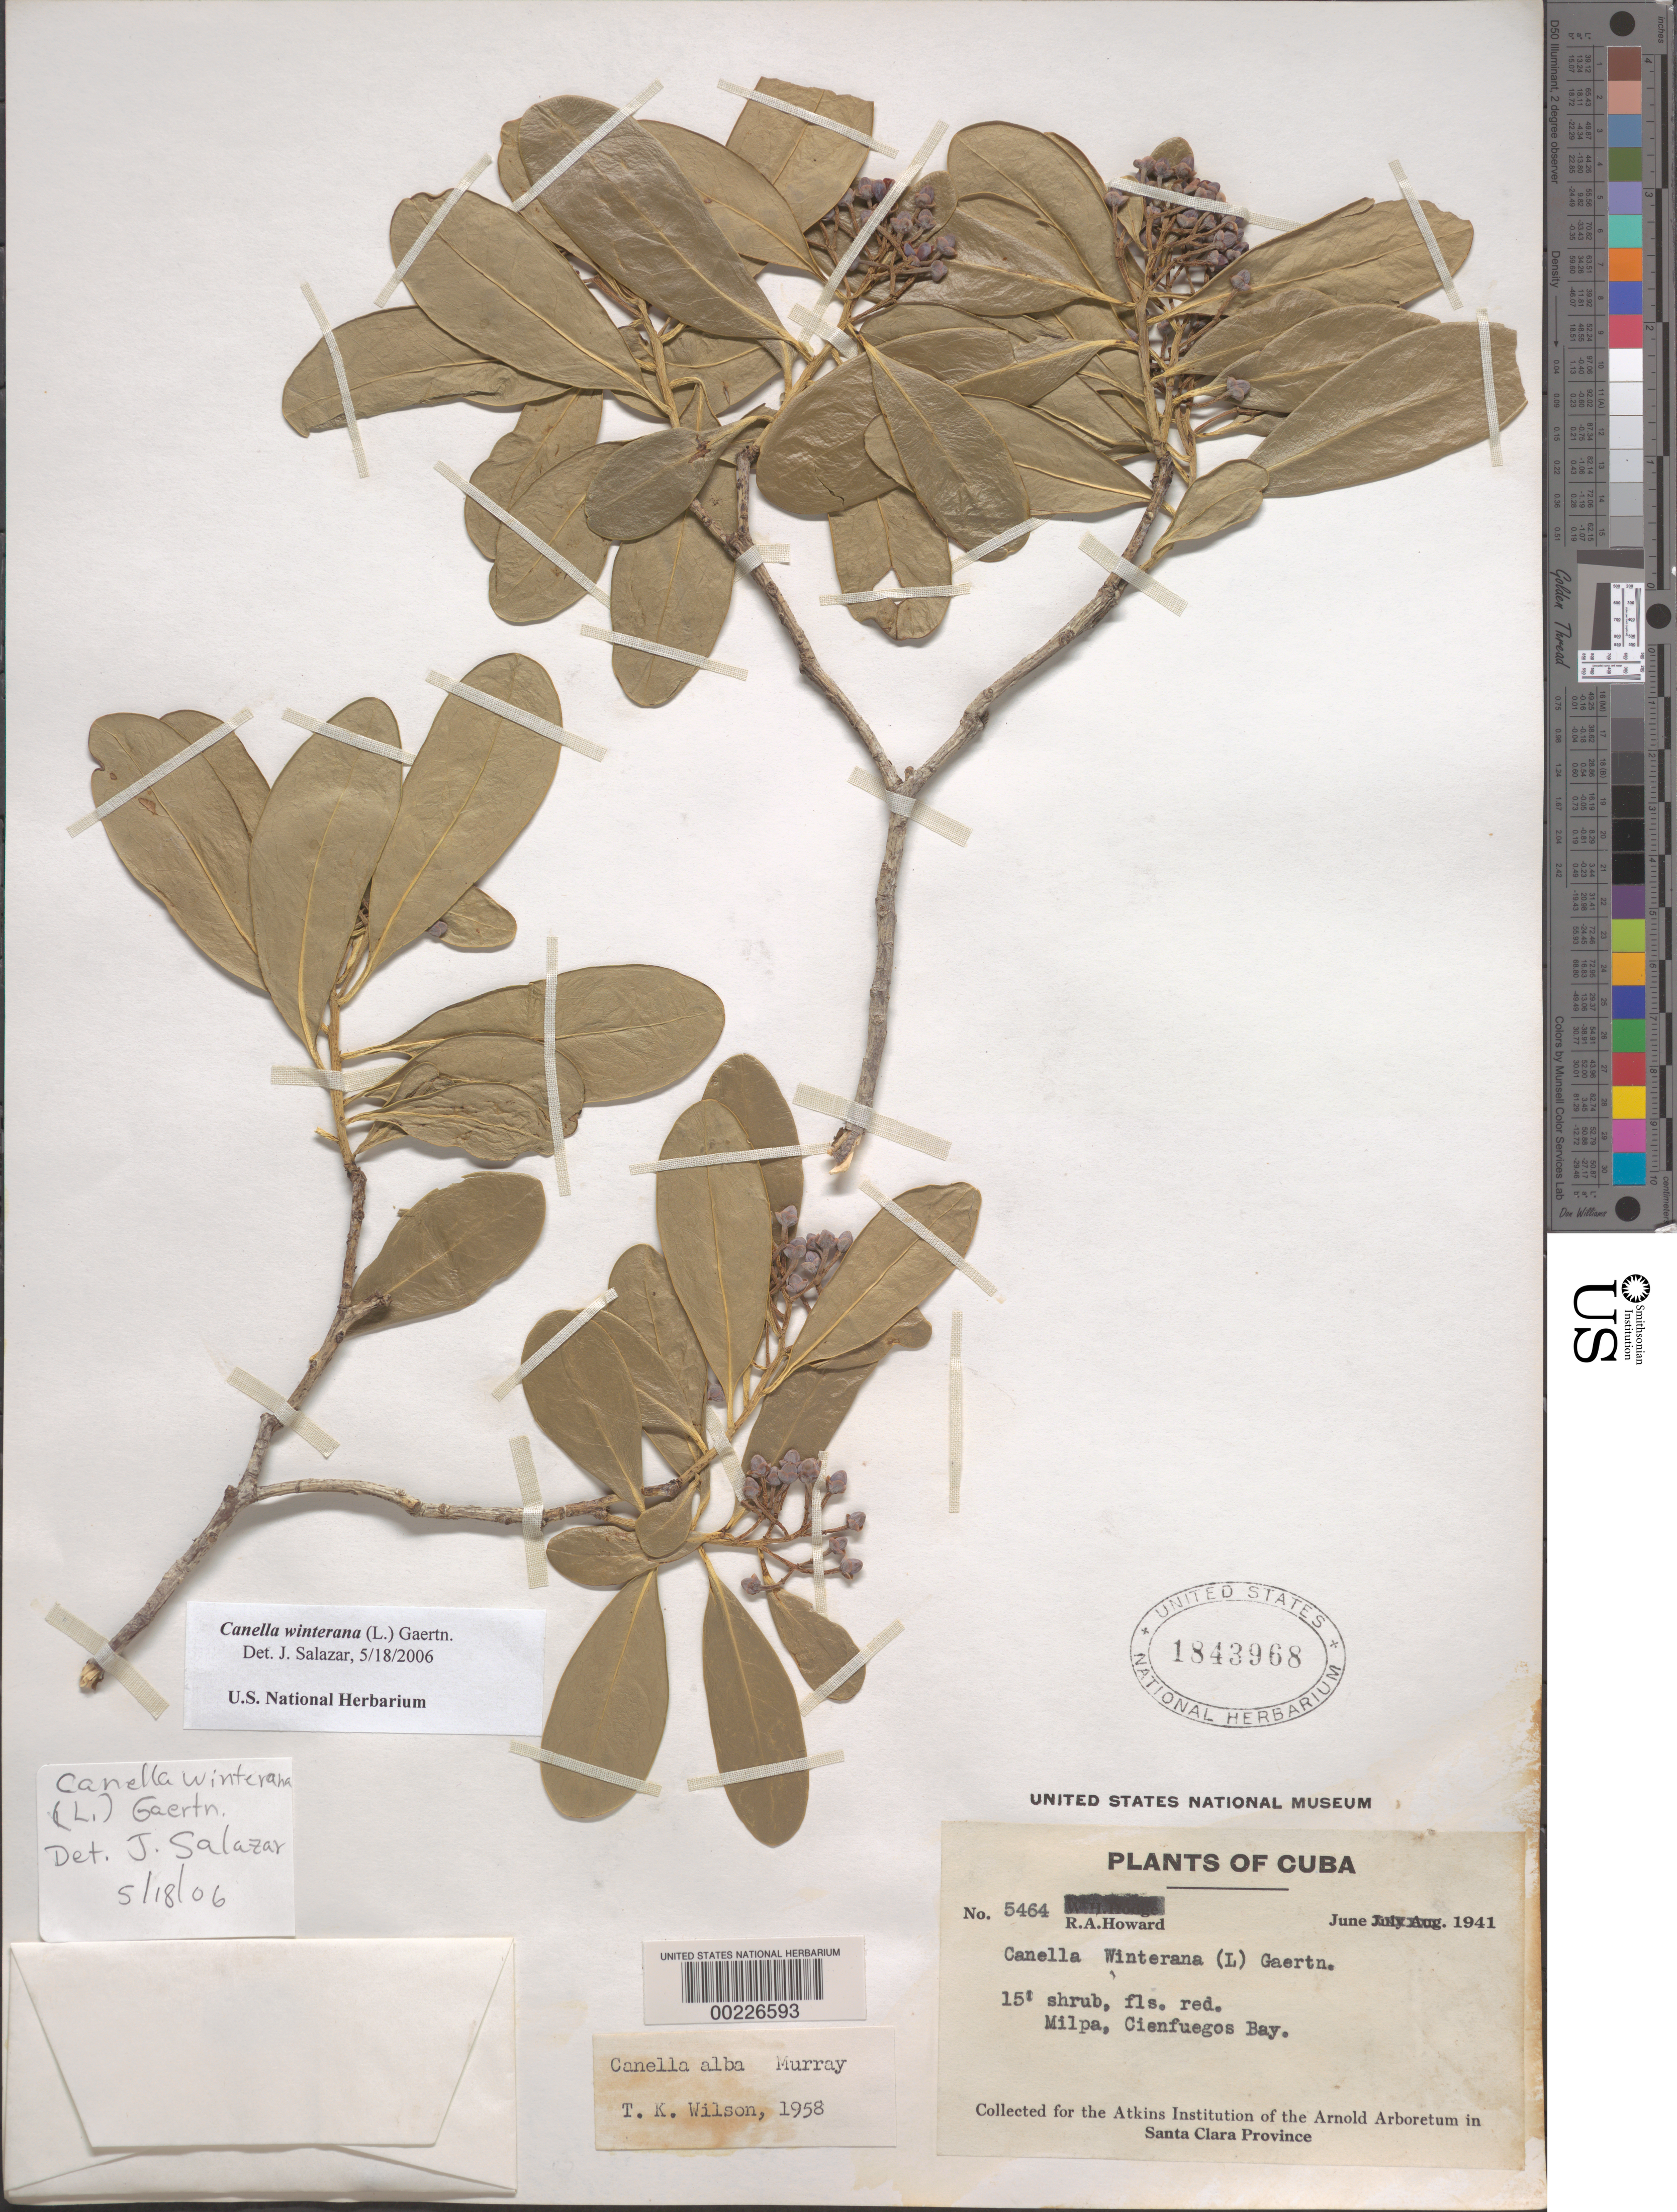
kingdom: Plantae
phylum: Tracheophyta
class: Magnoliopsida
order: Canellales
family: Canellaceae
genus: Canella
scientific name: Canella winterana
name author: (L.) Gaertn.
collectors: R. A. Howard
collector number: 5464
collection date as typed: Jun 1941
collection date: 1941-06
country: Cuba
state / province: Las Villas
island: Greater Antilles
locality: Milpa, cienfuegos bay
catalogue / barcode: US 1843968